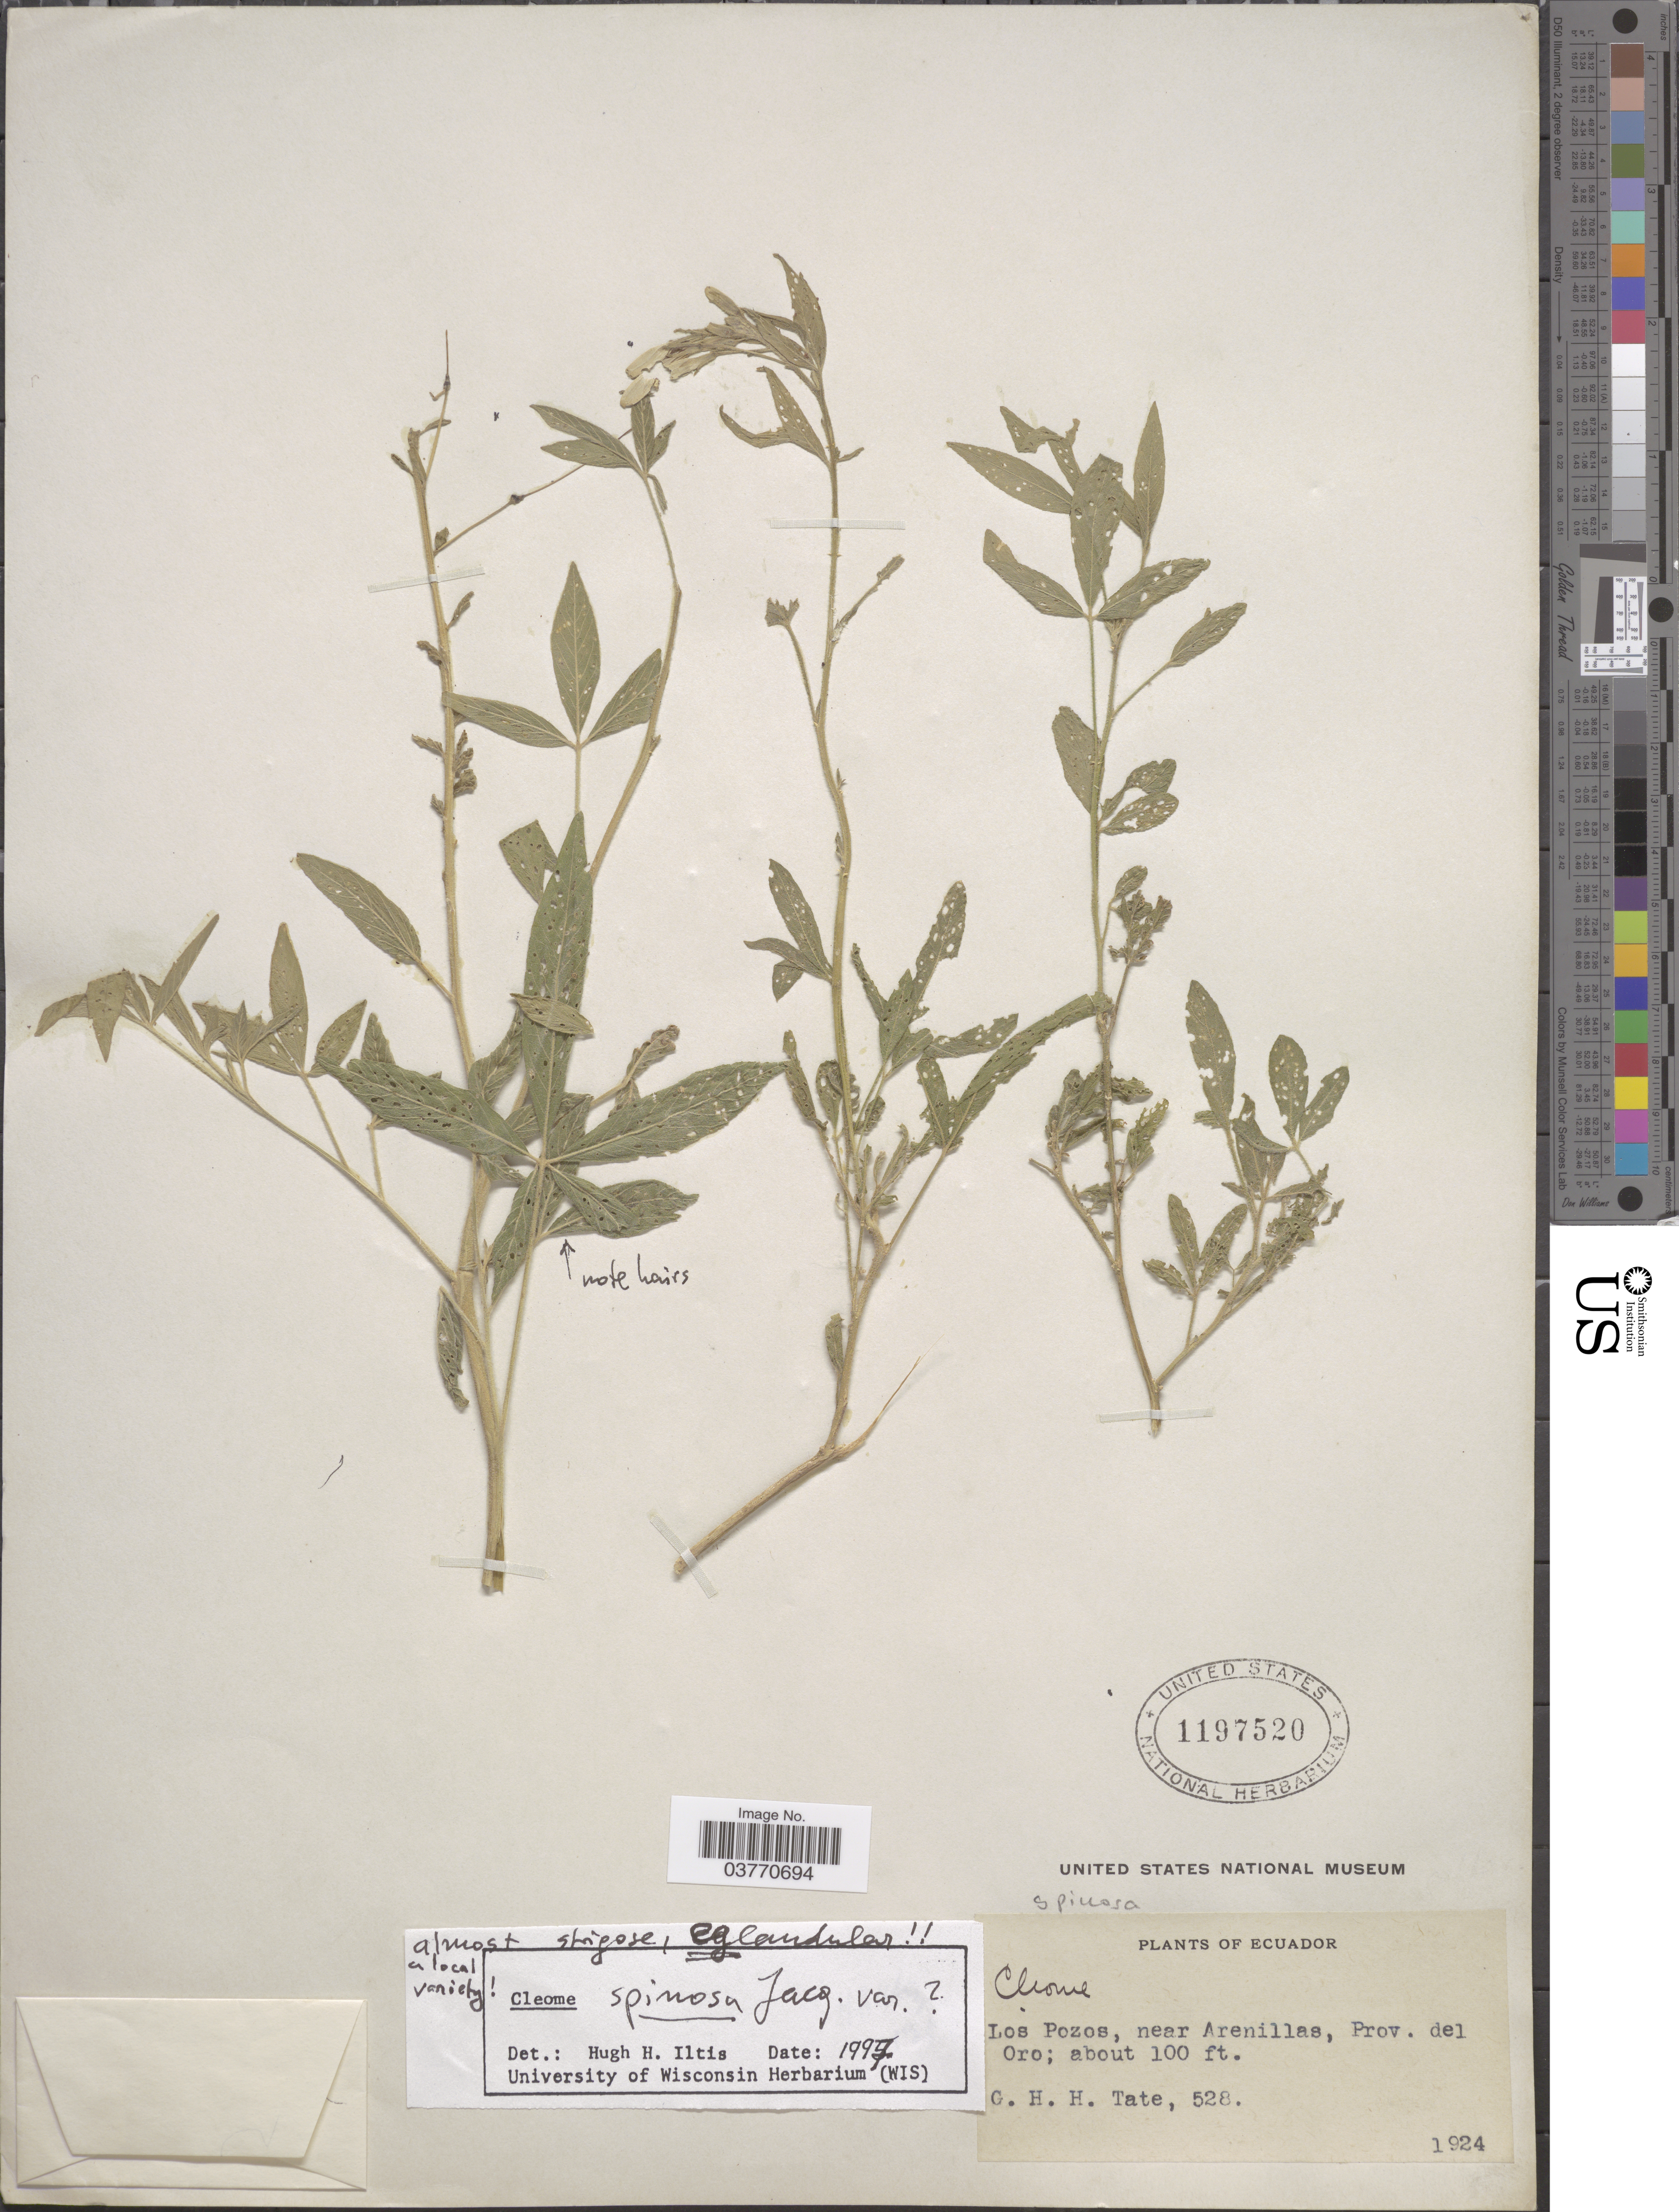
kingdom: Plantae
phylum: Tracheophyta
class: Magnoliopsida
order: Brassicales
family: Cleomaceae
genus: Tarenaya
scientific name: Tarenaya spinosa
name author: (Jacq.) Raf.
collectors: G. H. H.Tate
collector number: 528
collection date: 1924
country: Ecuador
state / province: El Oro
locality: Los Pozos, near Arenillas, Prov. del Oro.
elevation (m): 30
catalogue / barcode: US 1197520